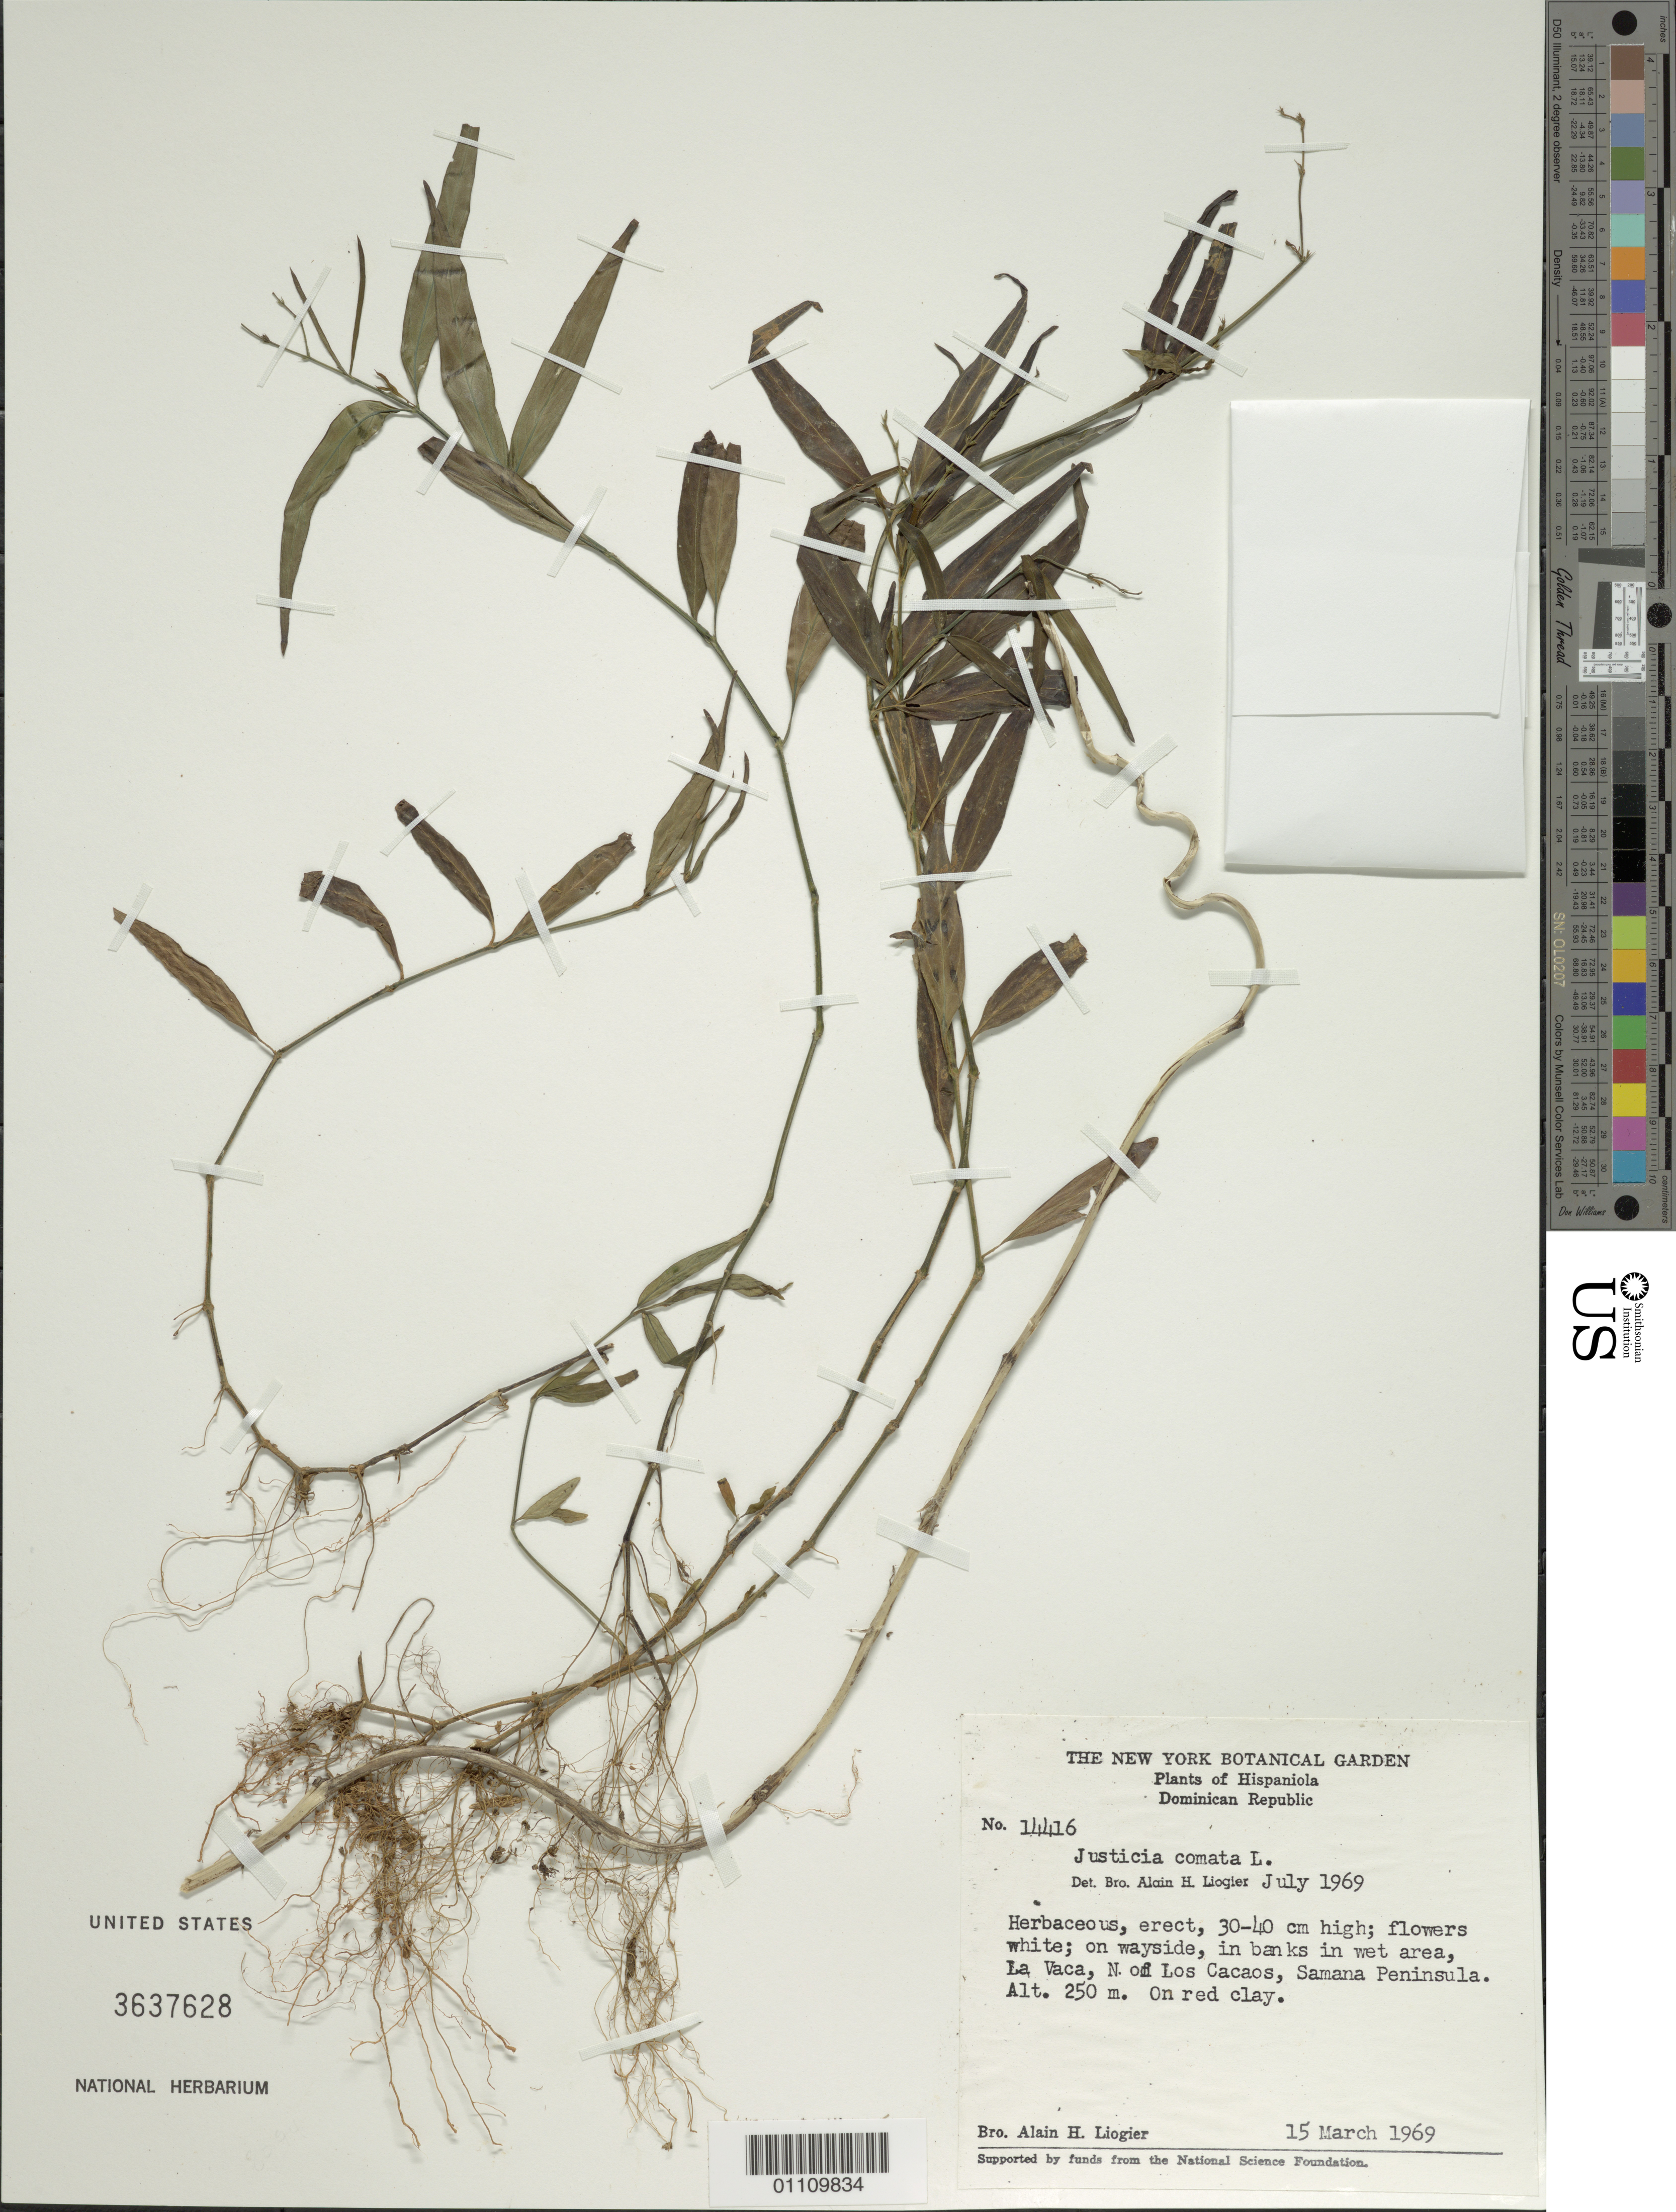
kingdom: Plantae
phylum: Tracheophyta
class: Magnoliopsida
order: Lamiales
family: Acanthaceae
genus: Justicia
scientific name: Justicia comata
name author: (L.) Lam.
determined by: Liogier, Alain H.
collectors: A. H. Liogier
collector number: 14416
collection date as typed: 15 Mar 1969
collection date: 1969-03-15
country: Dominican Republic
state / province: Samaná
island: Hispaniola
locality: Samaná Peninsula, La Vaca, N of Los Cacaos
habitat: On wayside, in banks in wet area; on red clay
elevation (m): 250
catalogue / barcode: US 3637628